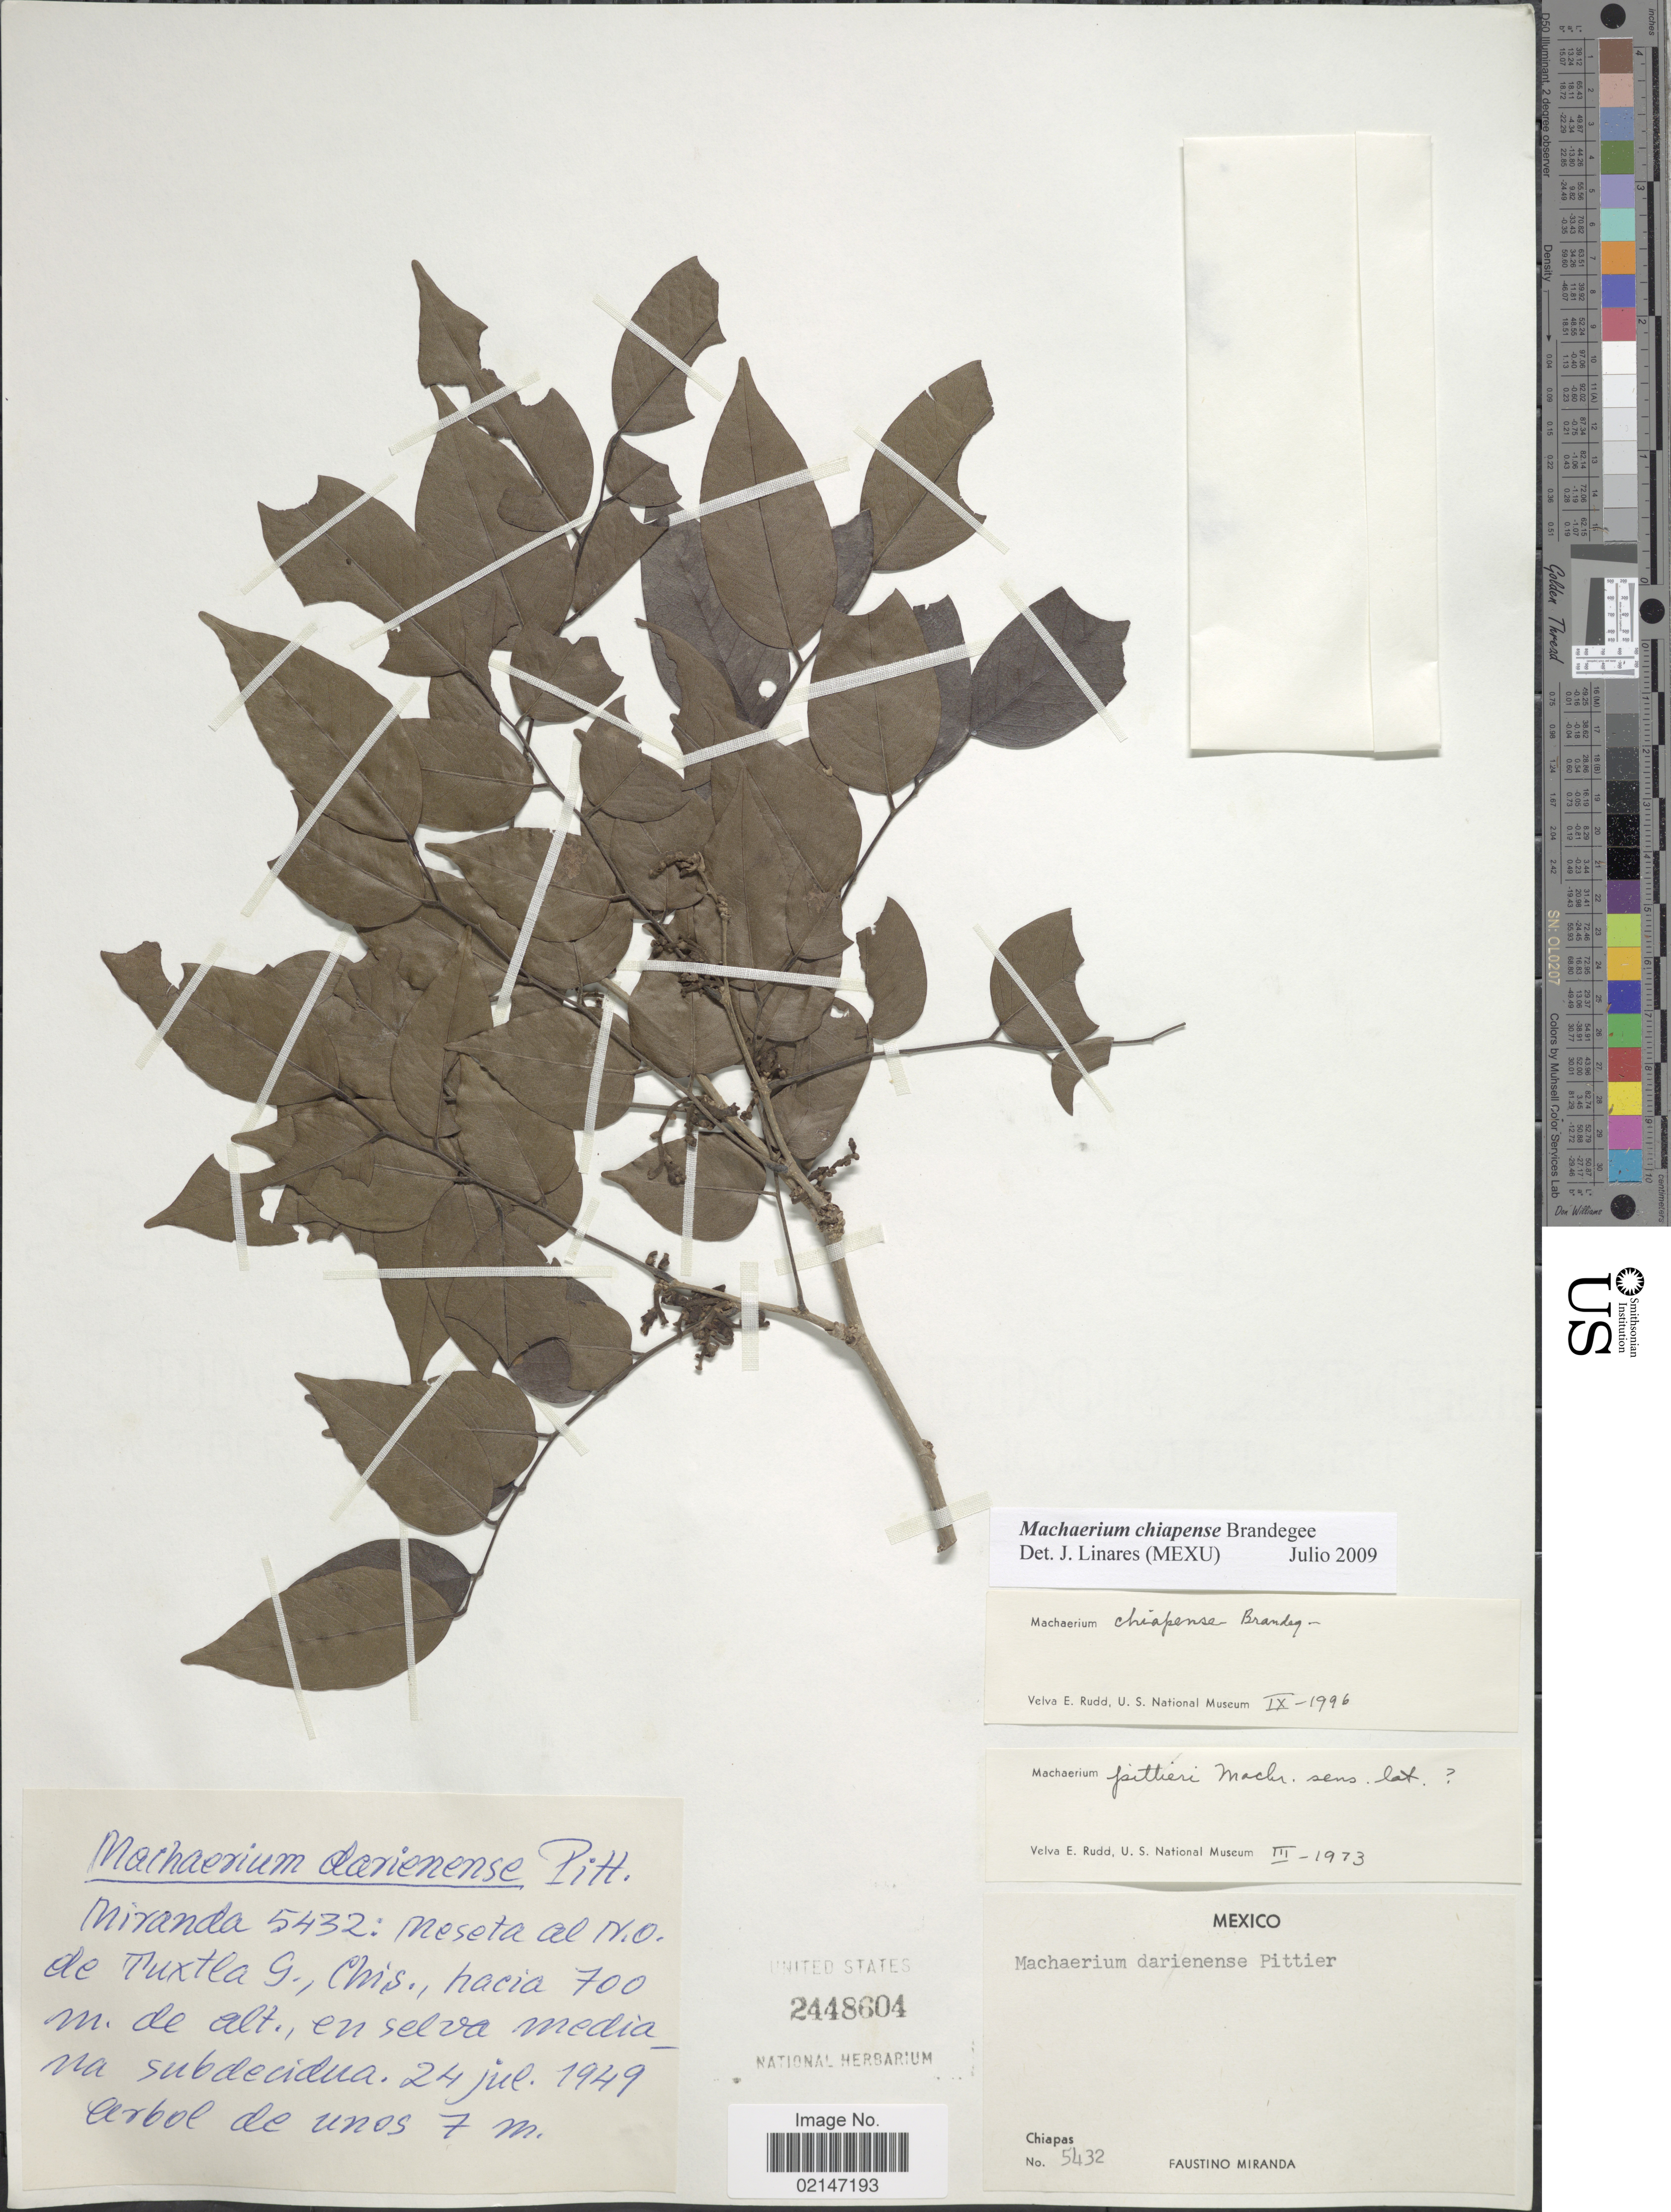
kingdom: Plantae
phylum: Tracheophyta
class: Magnoliopsida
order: Fabales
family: Fabaceae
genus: Machaerium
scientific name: Machaerium chiapense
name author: T.S. Brandg.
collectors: F. Miranda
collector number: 5432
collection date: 1949-07-24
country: Mexico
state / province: Chiapas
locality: Meseta al N.O. de Tuxtla 9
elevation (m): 700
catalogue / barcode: US 2448604